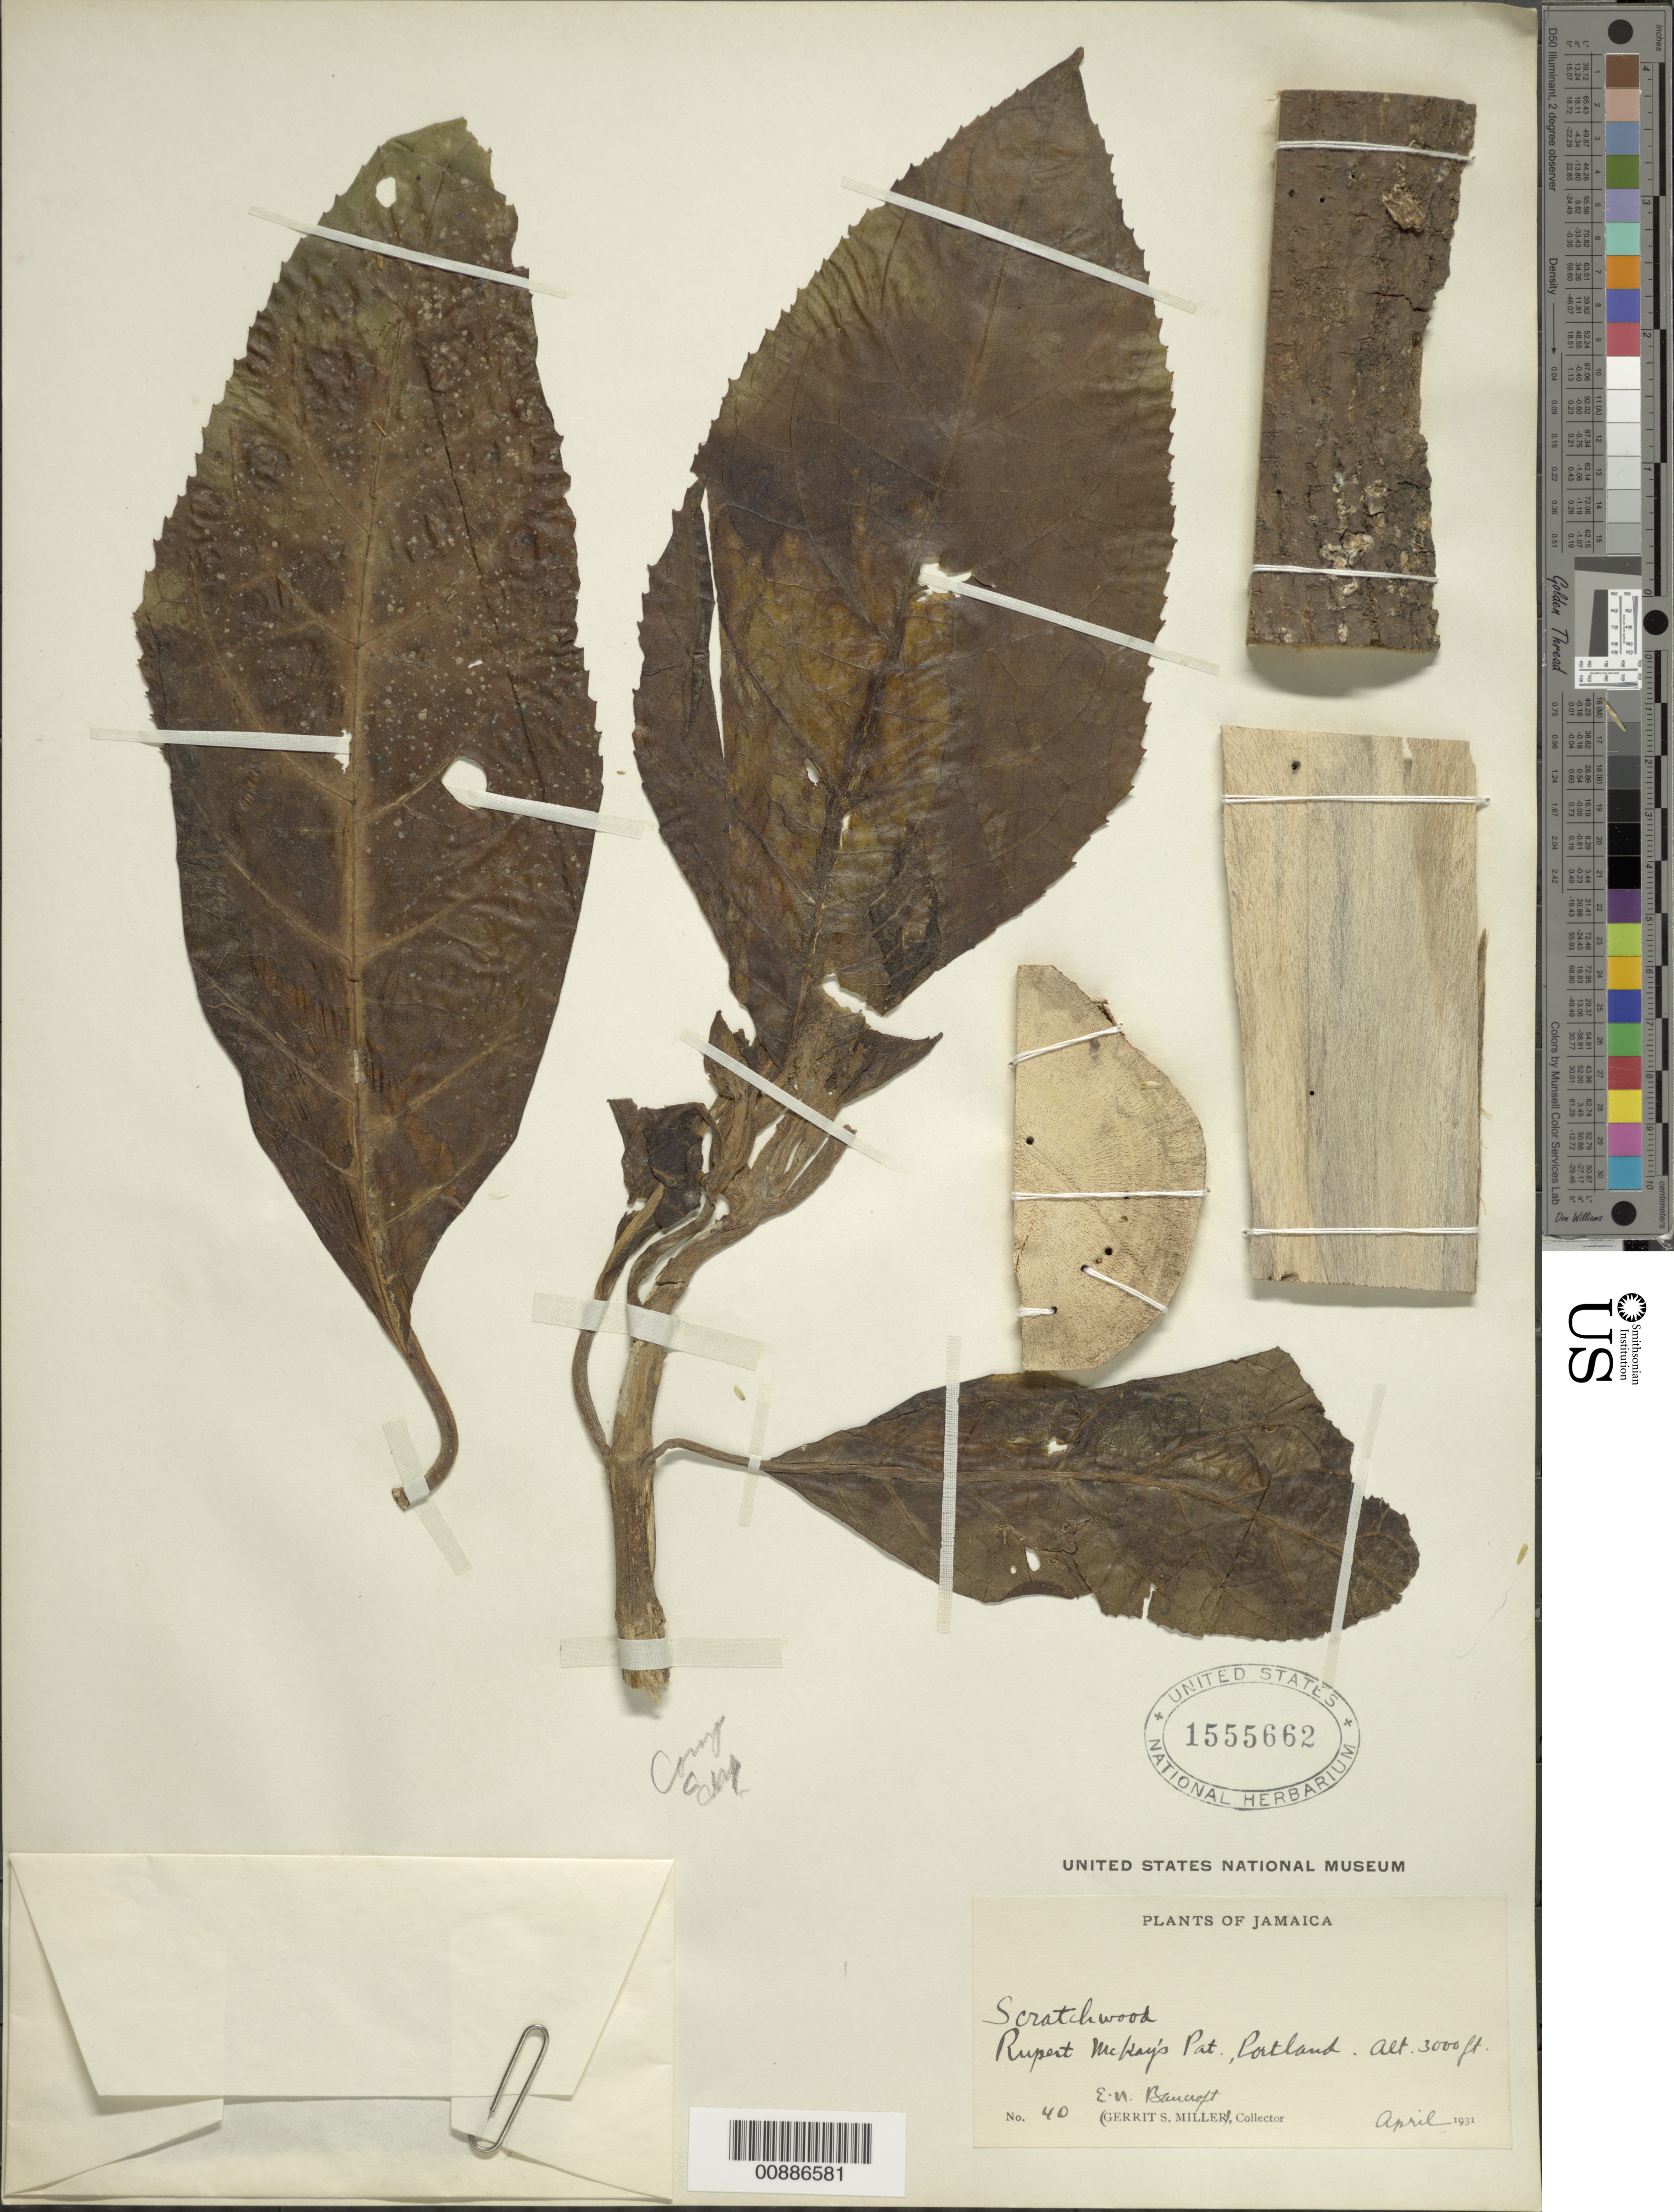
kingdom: Plantae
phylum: Tracheophyta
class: Magnoliopsida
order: Asterales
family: Asteraceae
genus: Critonia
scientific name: Critonia sp.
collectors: E. Bancroft & G. S. Miller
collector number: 40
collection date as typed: Apr 1931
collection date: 1931-04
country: Jamaica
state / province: Portland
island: Jamaica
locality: Rupert McKay's Pat.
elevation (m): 914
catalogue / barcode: US 1555662